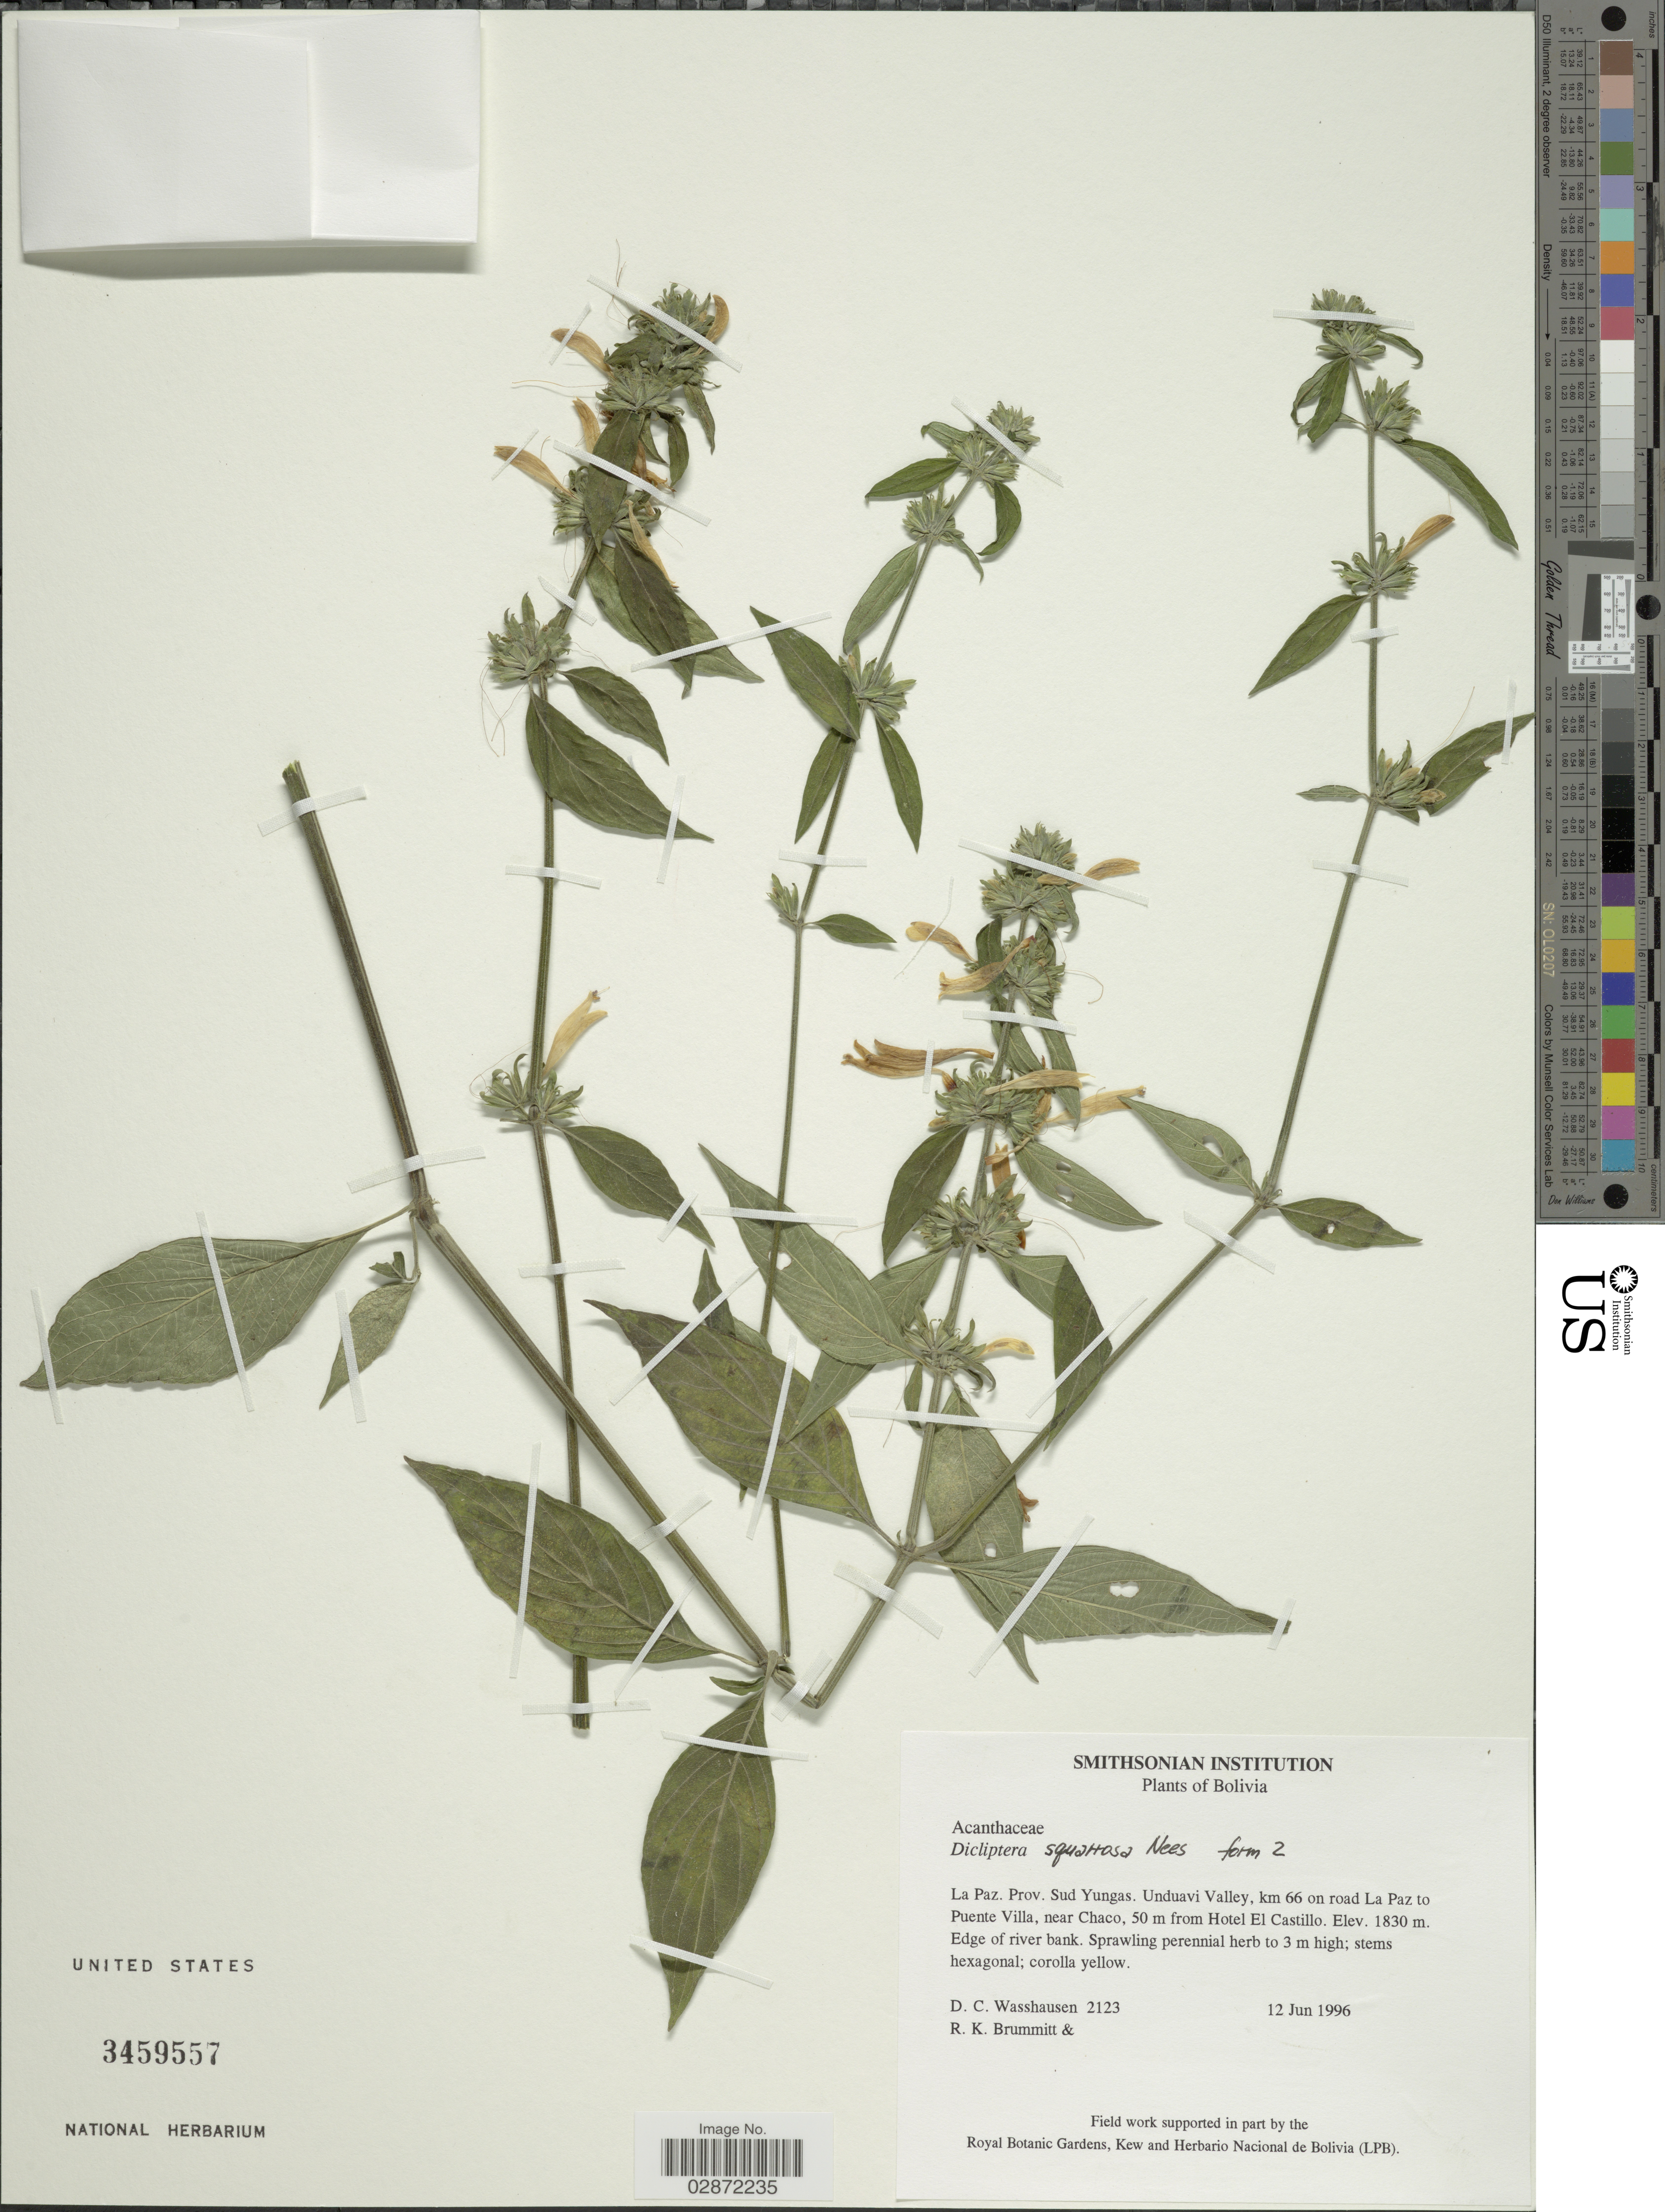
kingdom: Plantae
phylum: Tracheophyta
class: Magnoliopsida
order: Lamiales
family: Acanthaceae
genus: Dicliptera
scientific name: Dicliptera squarrosa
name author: Nees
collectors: D. C. Wasshausen & R. K. Brummitt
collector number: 2123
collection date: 1996-06-12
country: Bolivia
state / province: La Paz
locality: Prov. Sud Yungas. Unduavi Valley, km 66 on road La Paz to Puente Villa, near Chaco, 50 m from Hotel El Castillo.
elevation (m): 1830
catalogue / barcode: US 3459557